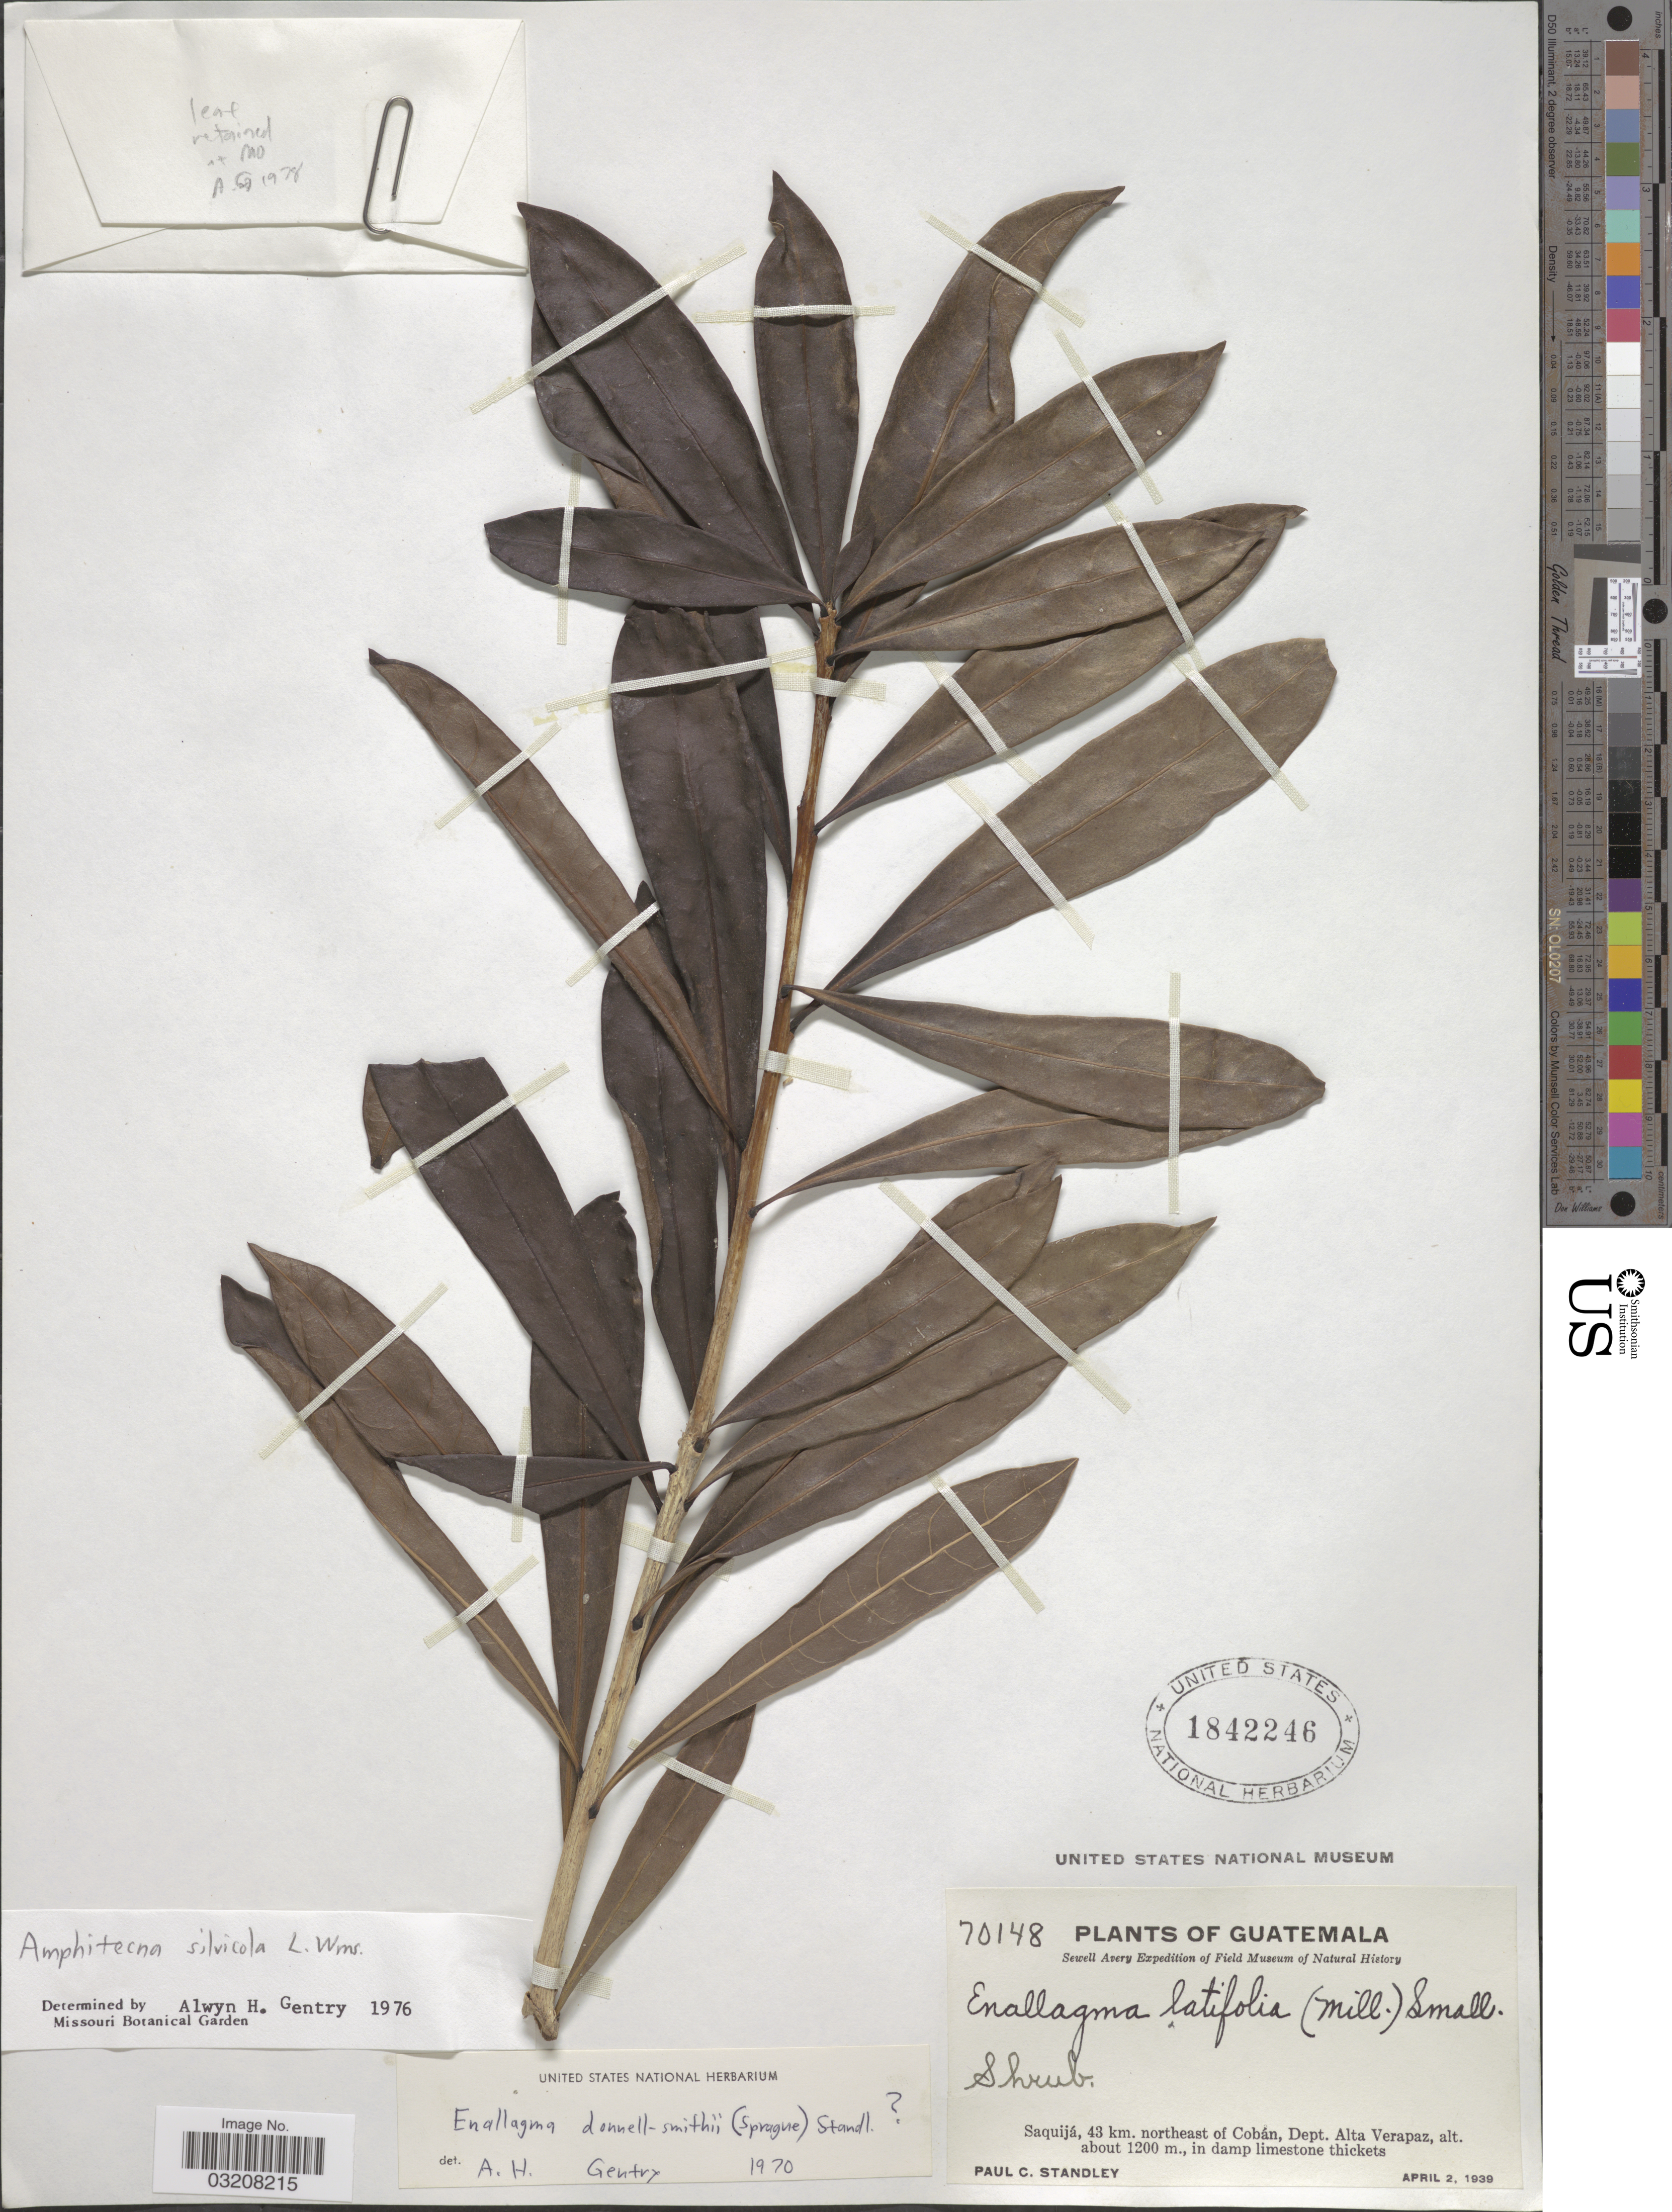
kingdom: Plantae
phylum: Tracheophyta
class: Magnoliopsida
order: Lamiales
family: Bignoniaceae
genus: Amphitecna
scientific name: Amphitecna silvicola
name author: L.O. Williams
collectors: P. C. Standley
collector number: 70148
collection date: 1939-04-02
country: Guatemala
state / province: Alta Verapaz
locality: Saquijá, 43 km. northeast of Cobán, Dept. Alta Verapaz.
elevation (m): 1200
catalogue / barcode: US 1842246